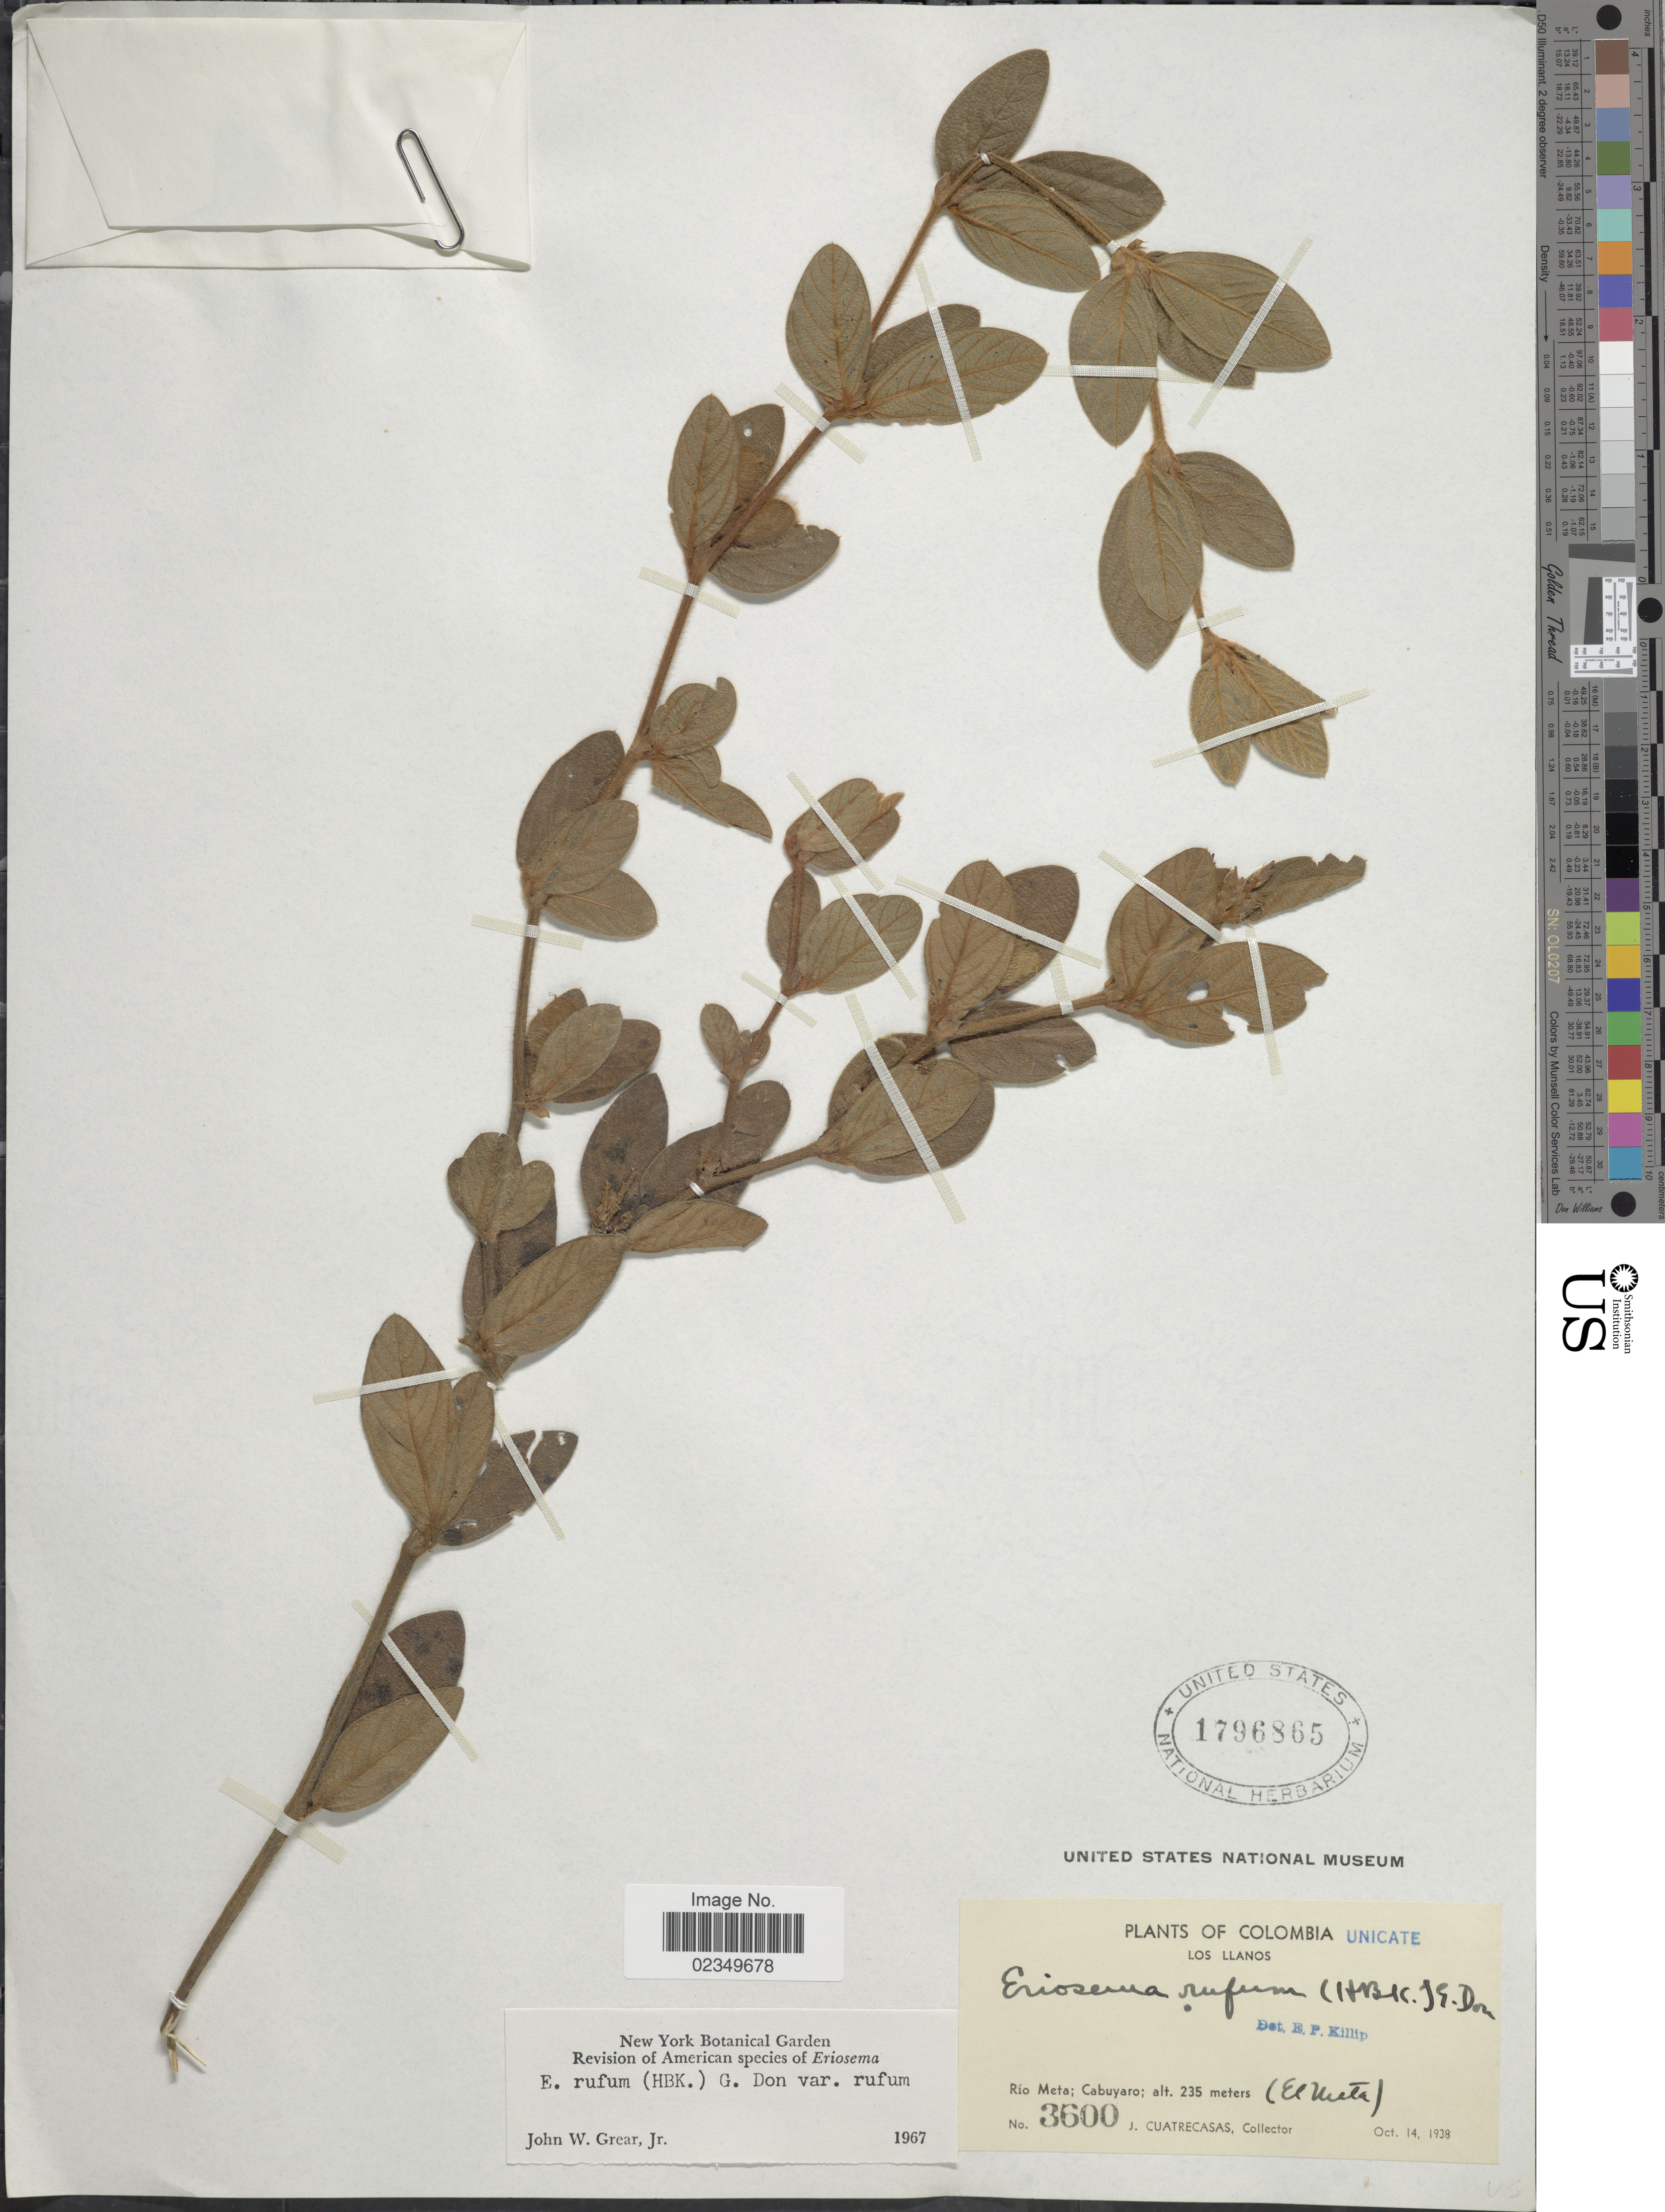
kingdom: Plantae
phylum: Tracheophyta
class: Magnoliopsida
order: Fabales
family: Fabaceae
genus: Eriosema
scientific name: Eriosema rufum var. rufum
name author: (Kunth) G. Don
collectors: J. Cuatrecasas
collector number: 3600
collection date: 1938-10-14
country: Colombia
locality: Los Llanos, Rio Meta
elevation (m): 235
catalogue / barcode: US 1796865